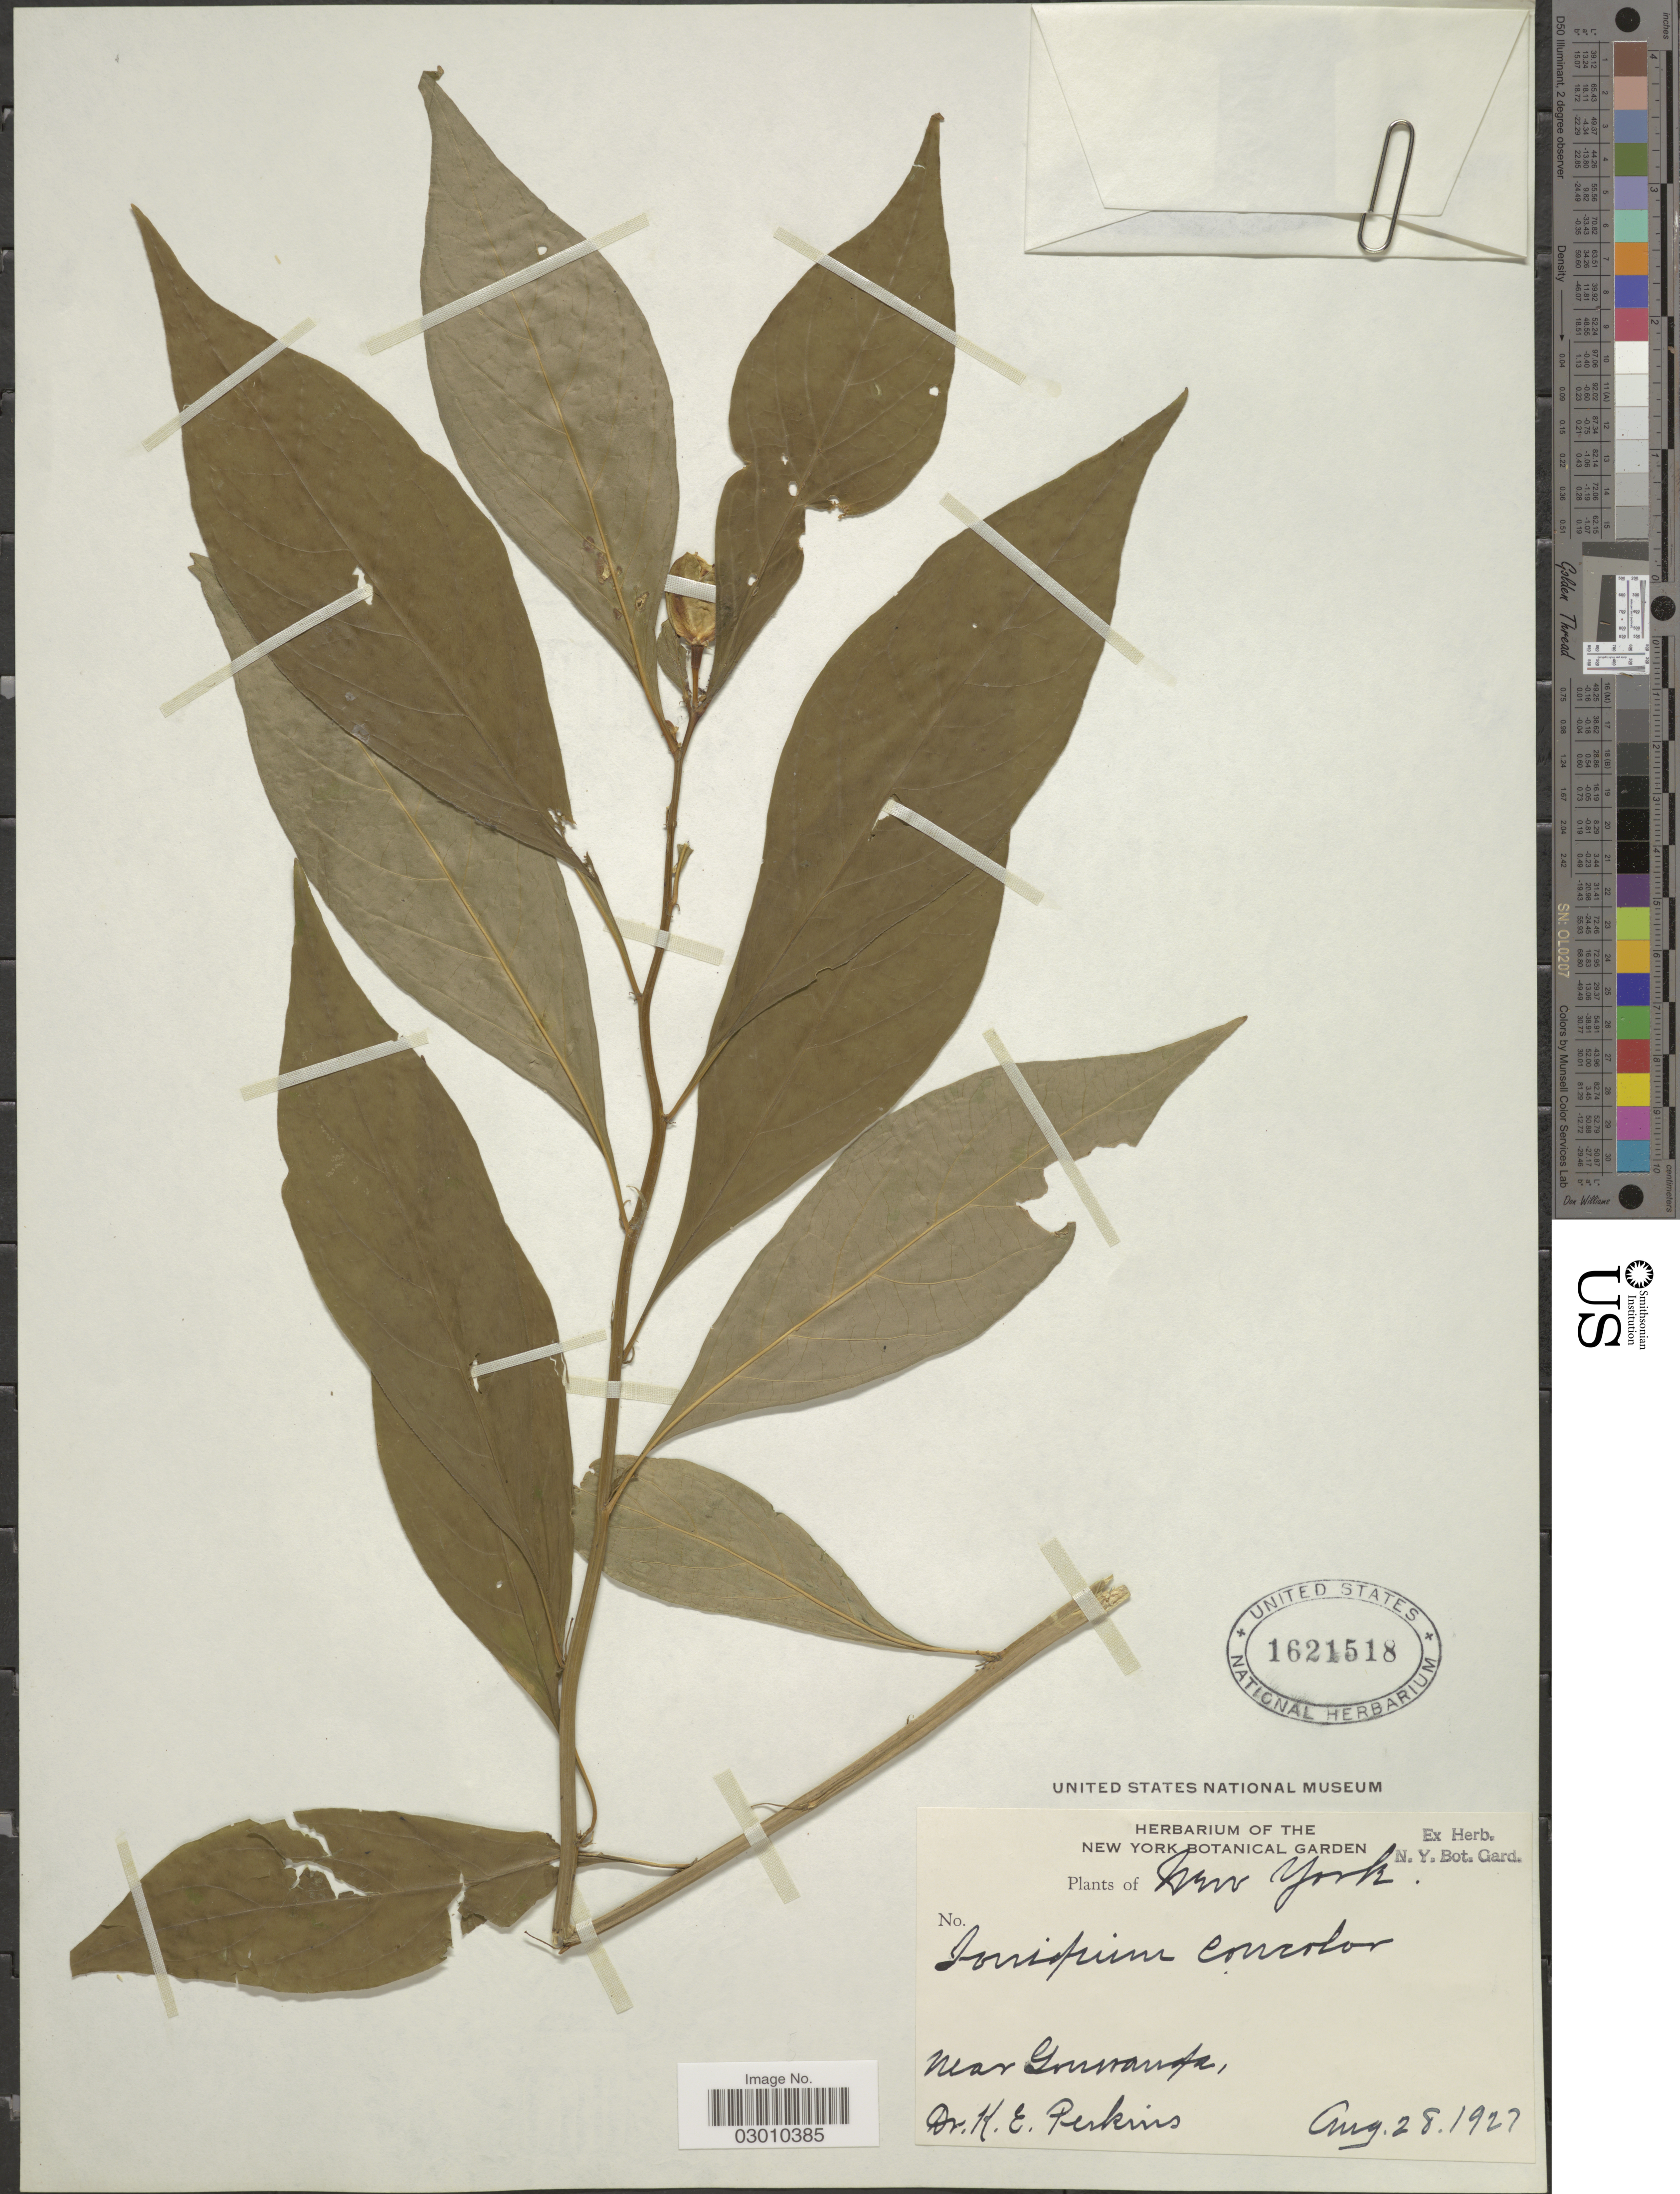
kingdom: Plantae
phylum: Tracheophyta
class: Magnoliopsida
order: Malpighiales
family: Violaceae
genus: Cubelium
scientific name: Cubelium concolor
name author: (T.F. Forst.) Raf. ex Britton & A. Br.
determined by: Strong, Mark T., (BOT), Smithsonian Institution - National Museum of Natural History (UNITED STATES)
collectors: K. Perkins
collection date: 1927-08-28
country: United States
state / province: New York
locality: Near Grunauta [interpreted].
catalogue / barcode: US 1621518